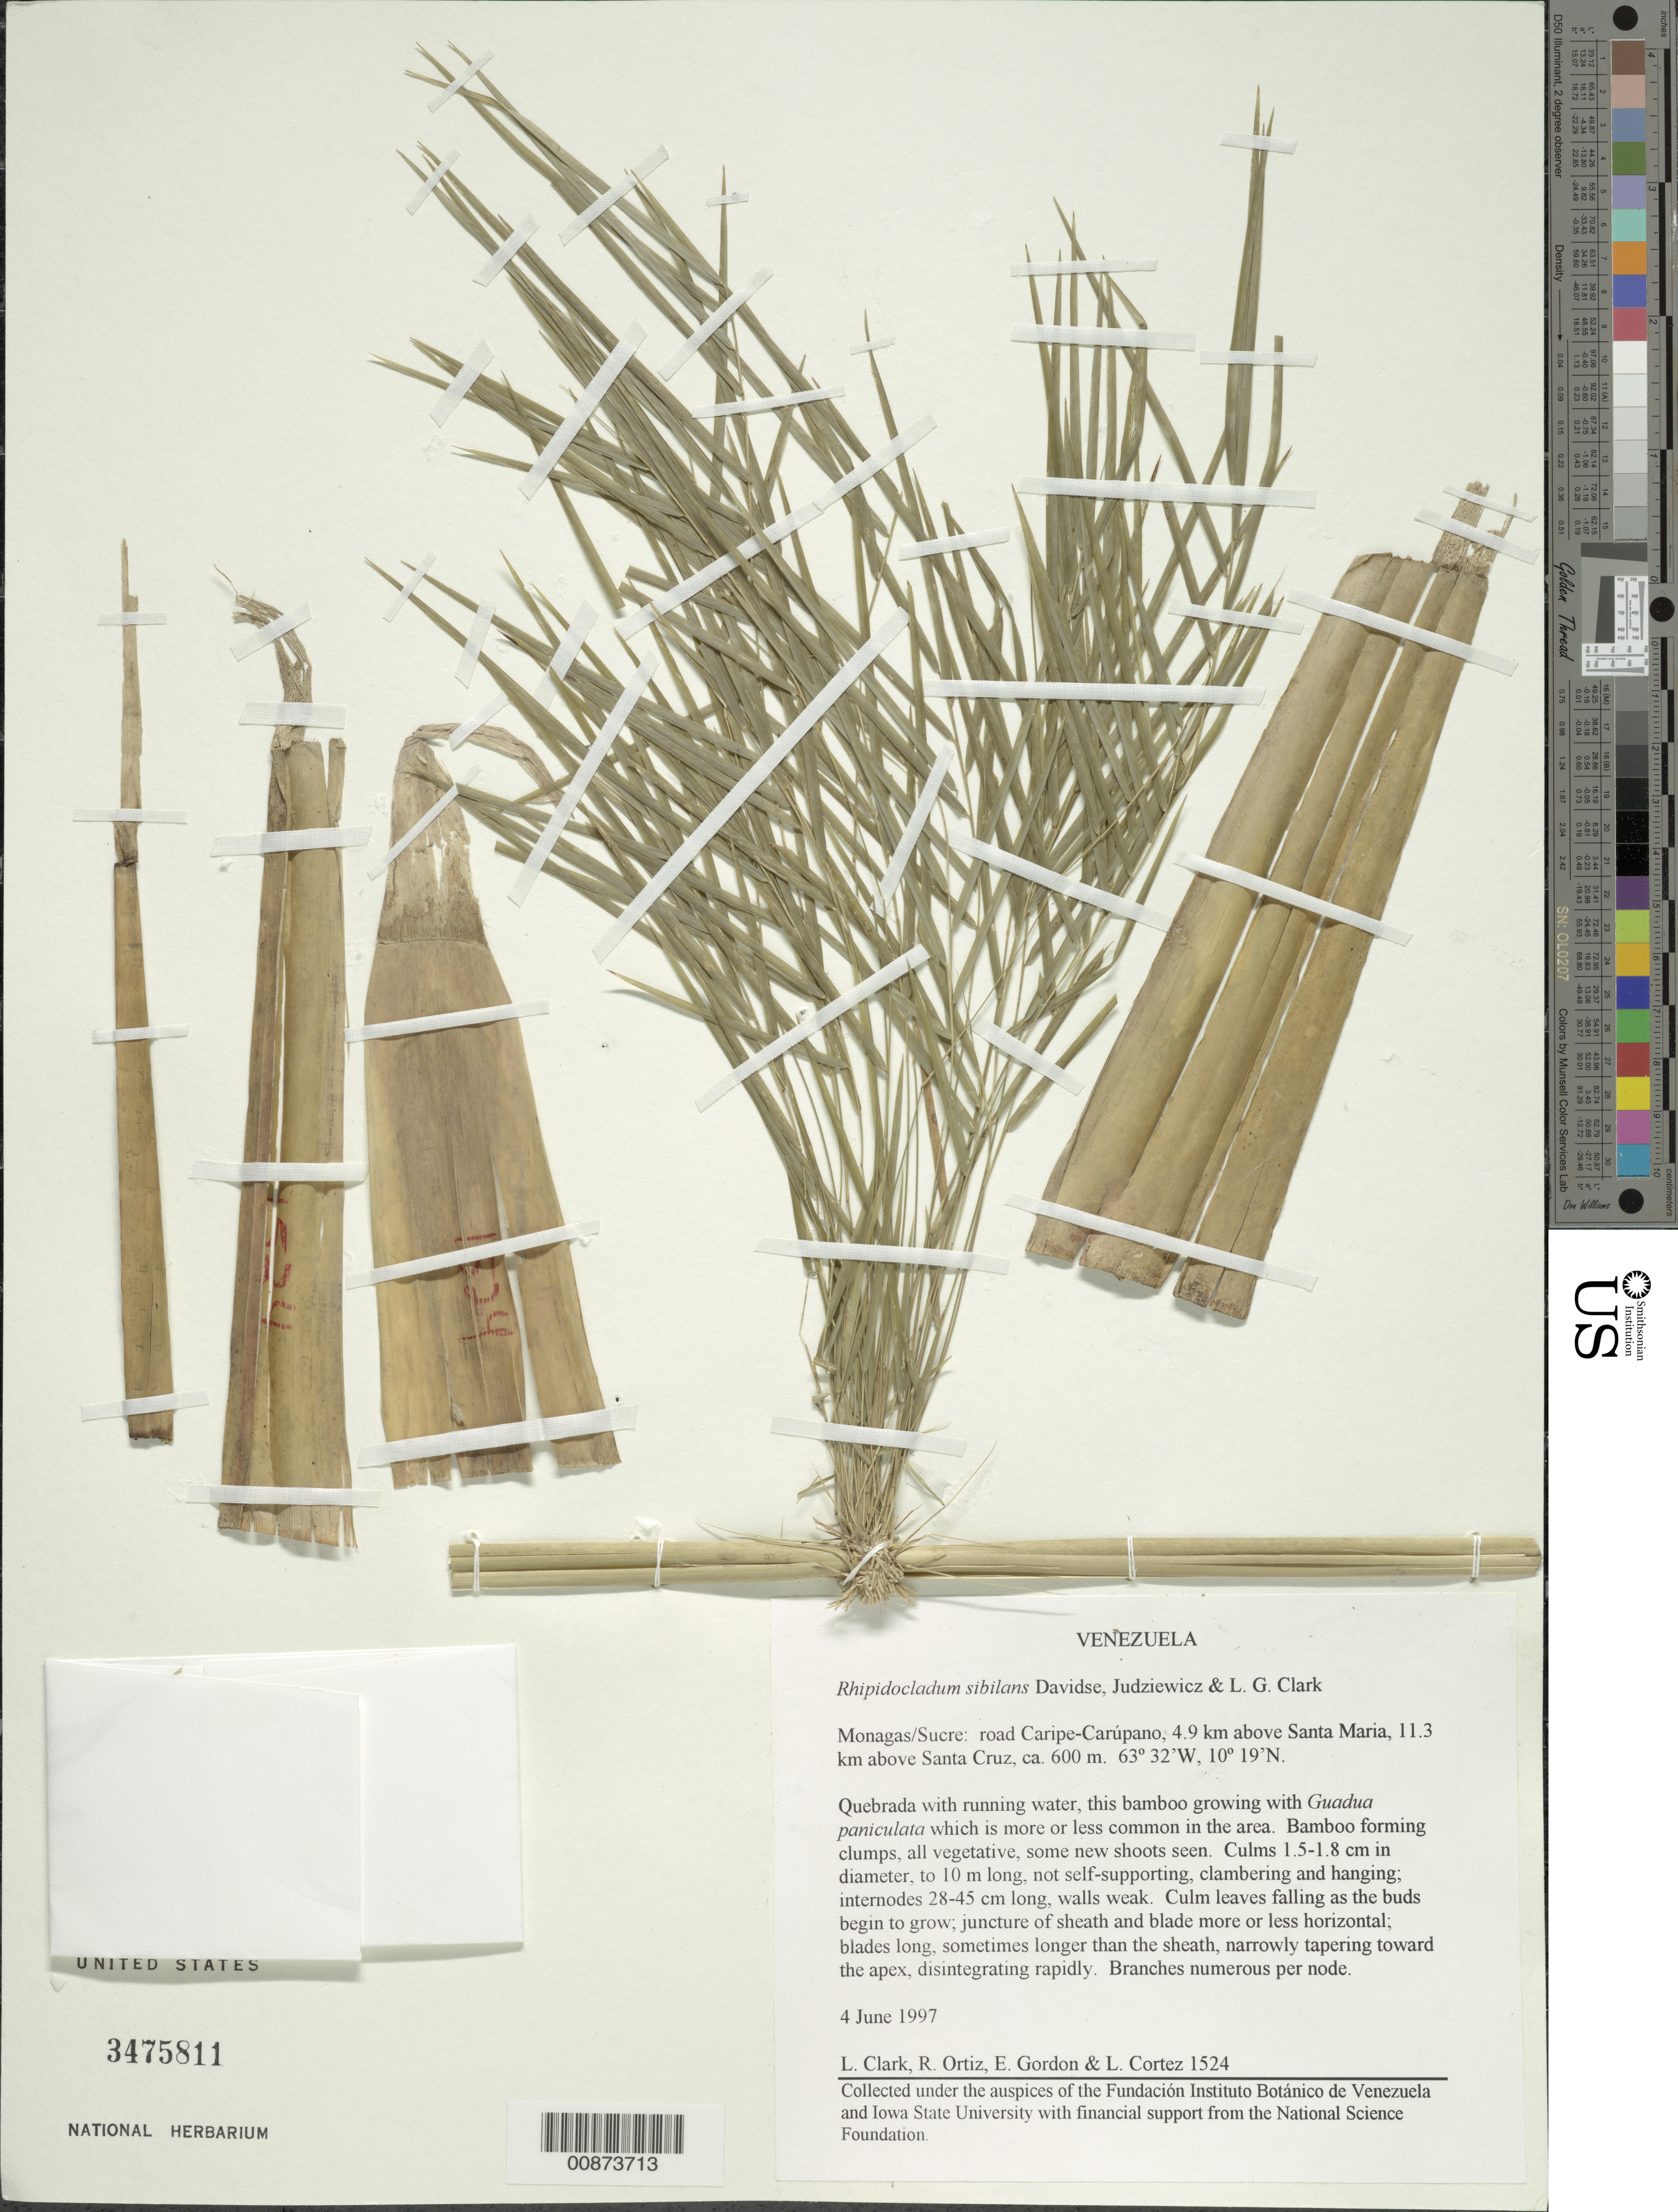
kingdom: Plantae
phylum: Tracheophyta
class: Liliopsida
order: Poales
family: Poaceae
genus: Rhipidocladum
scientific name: Rhipidocladum sibilans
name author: Judz. & L.G. Clark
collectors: L. G. Clark, R. del C. Ortiz, L. Cortéz & E. Gordon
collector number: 1524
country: Venezuela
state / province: Monagas / Sucre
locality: Road Caripe-Carupano, Above Santa Maria, above Santa Cruz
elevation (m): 600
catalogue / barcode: US 34775811